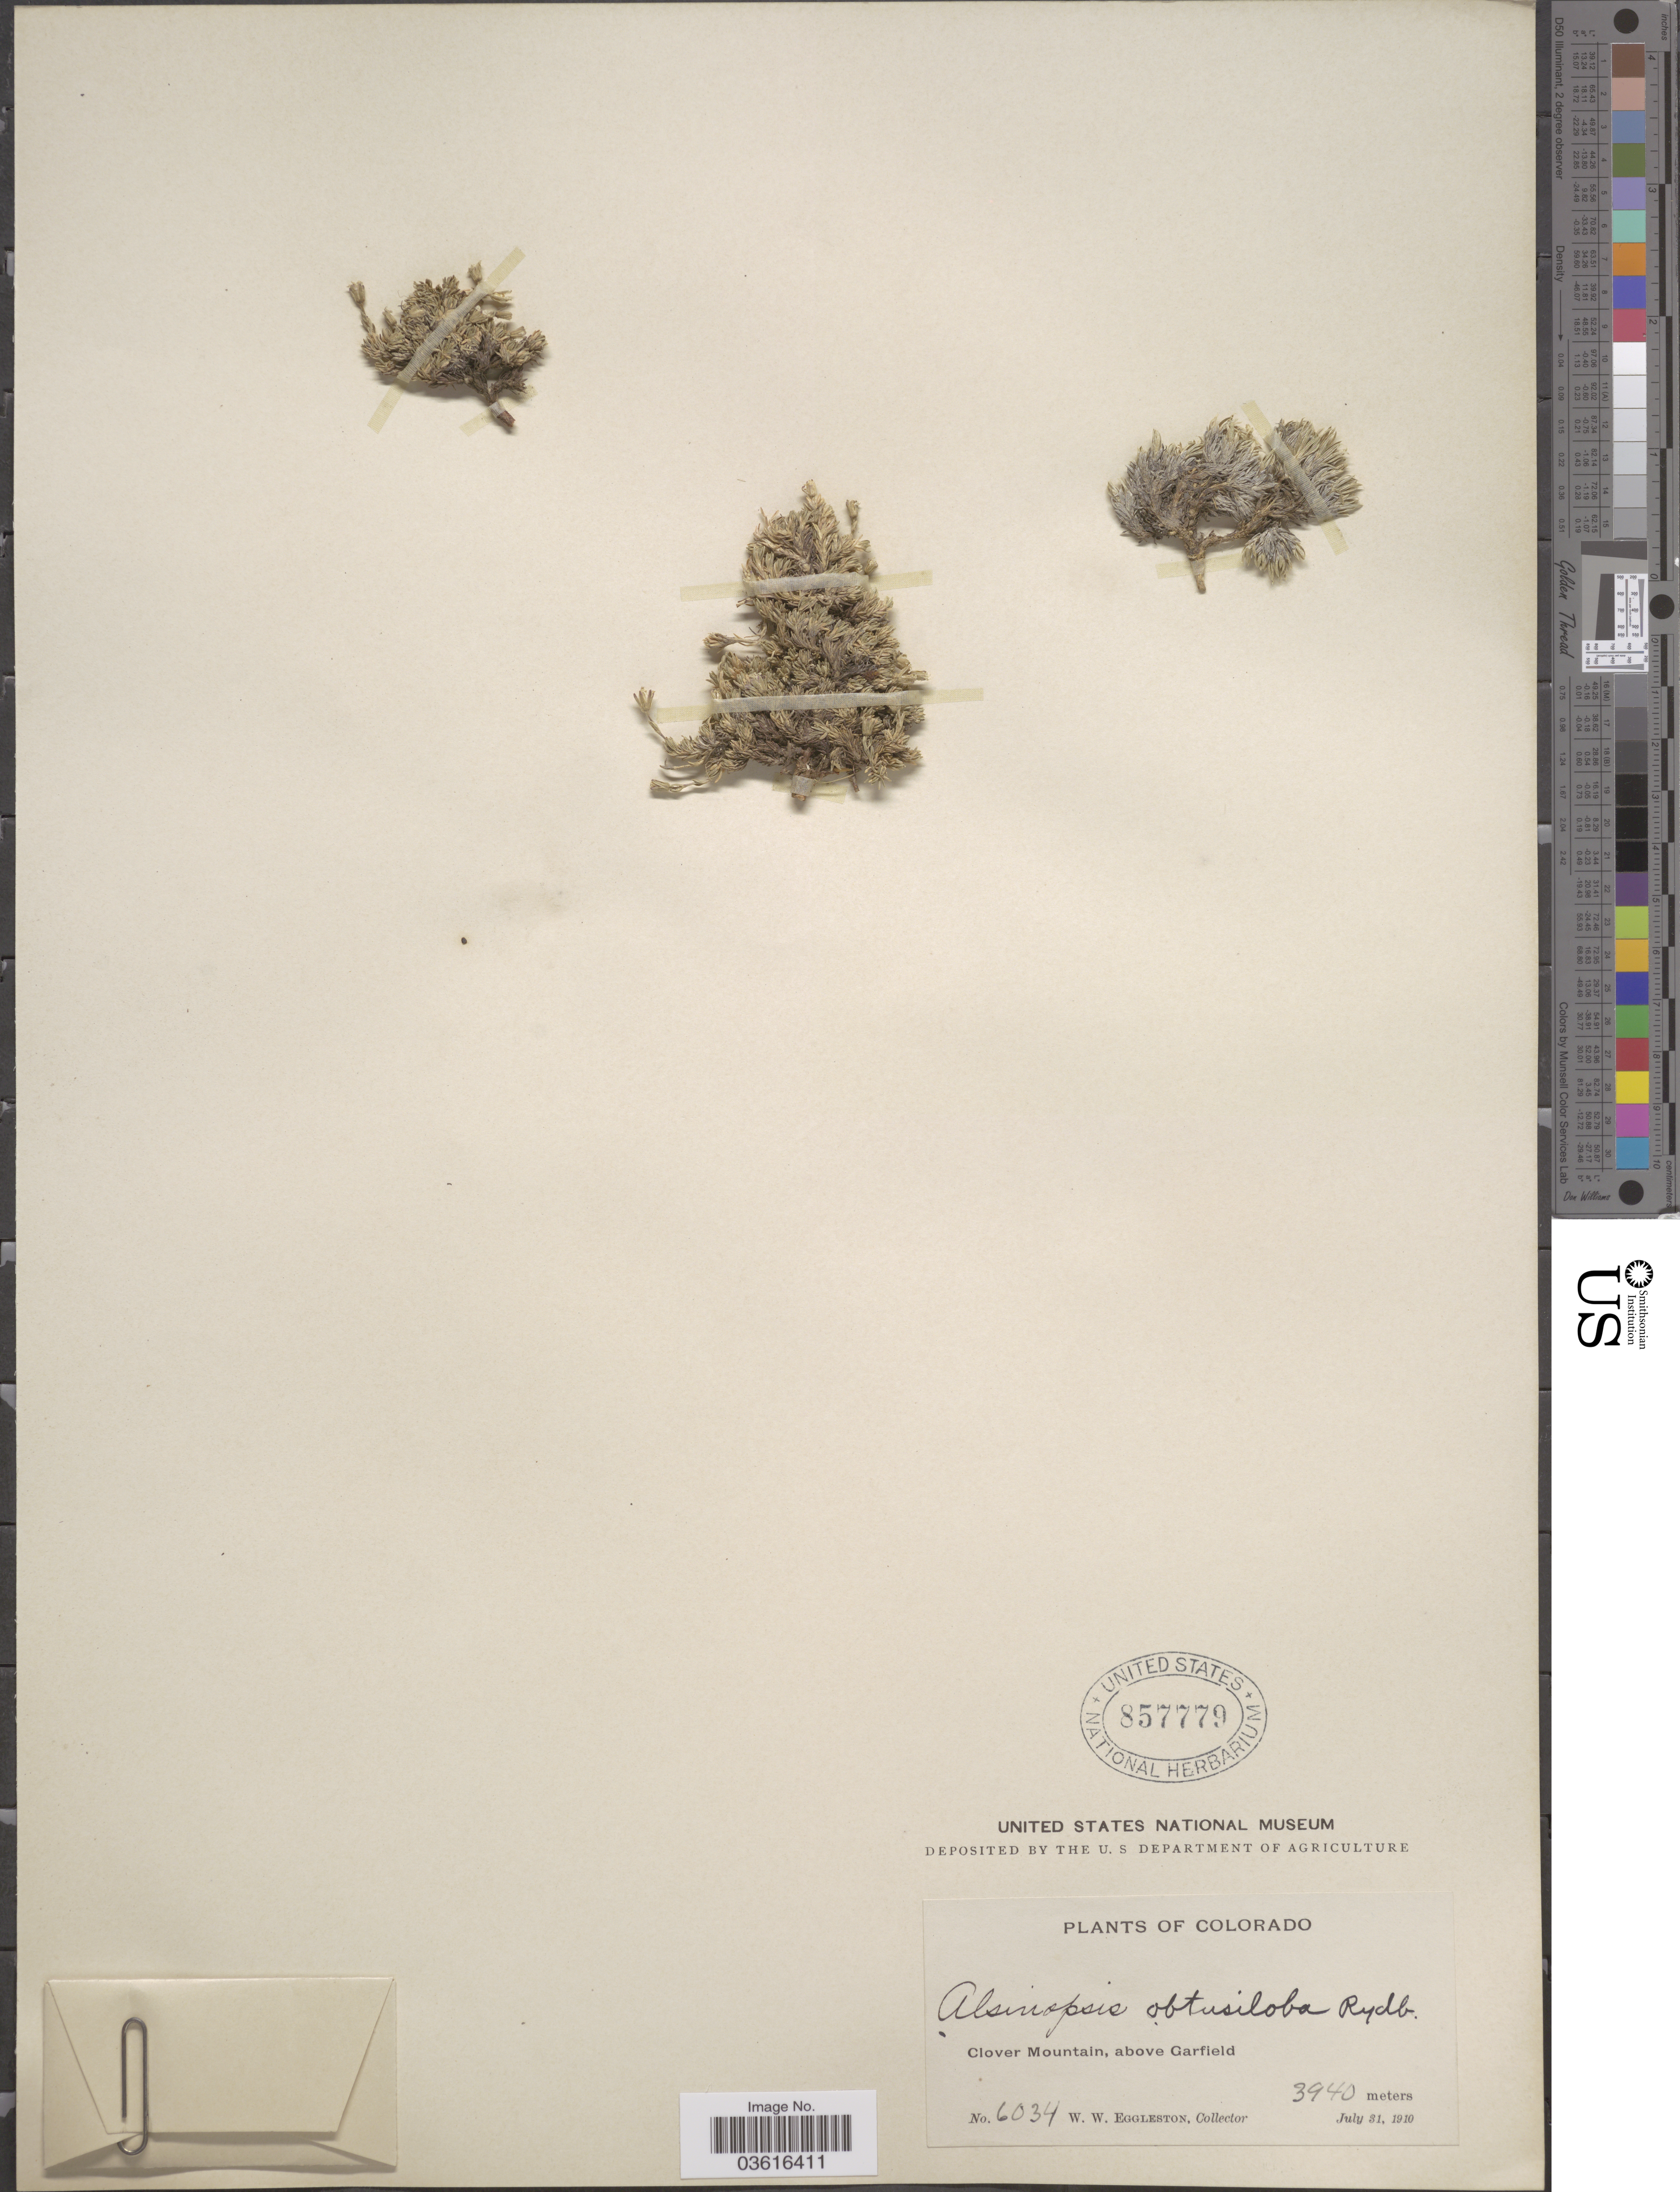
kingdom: Plantae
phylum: Tracheophyta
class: Magnoliopsida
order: Caryophyllales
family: Caryophyllaceae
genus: Cherleria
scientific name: Cherleria obtusiloba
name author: (Rydb.) A.J. Moore & Dillenb.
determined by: Strong, M. T., (US), Smithsonian Institution - National Museum of Natural History (UNITED STATES)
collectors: W. W. Eggleston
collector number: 6034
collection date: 1910-07-31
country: United States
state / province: Colorado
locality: Clover Mountain, above Garfield.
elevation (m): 3940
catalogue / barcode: US 857779